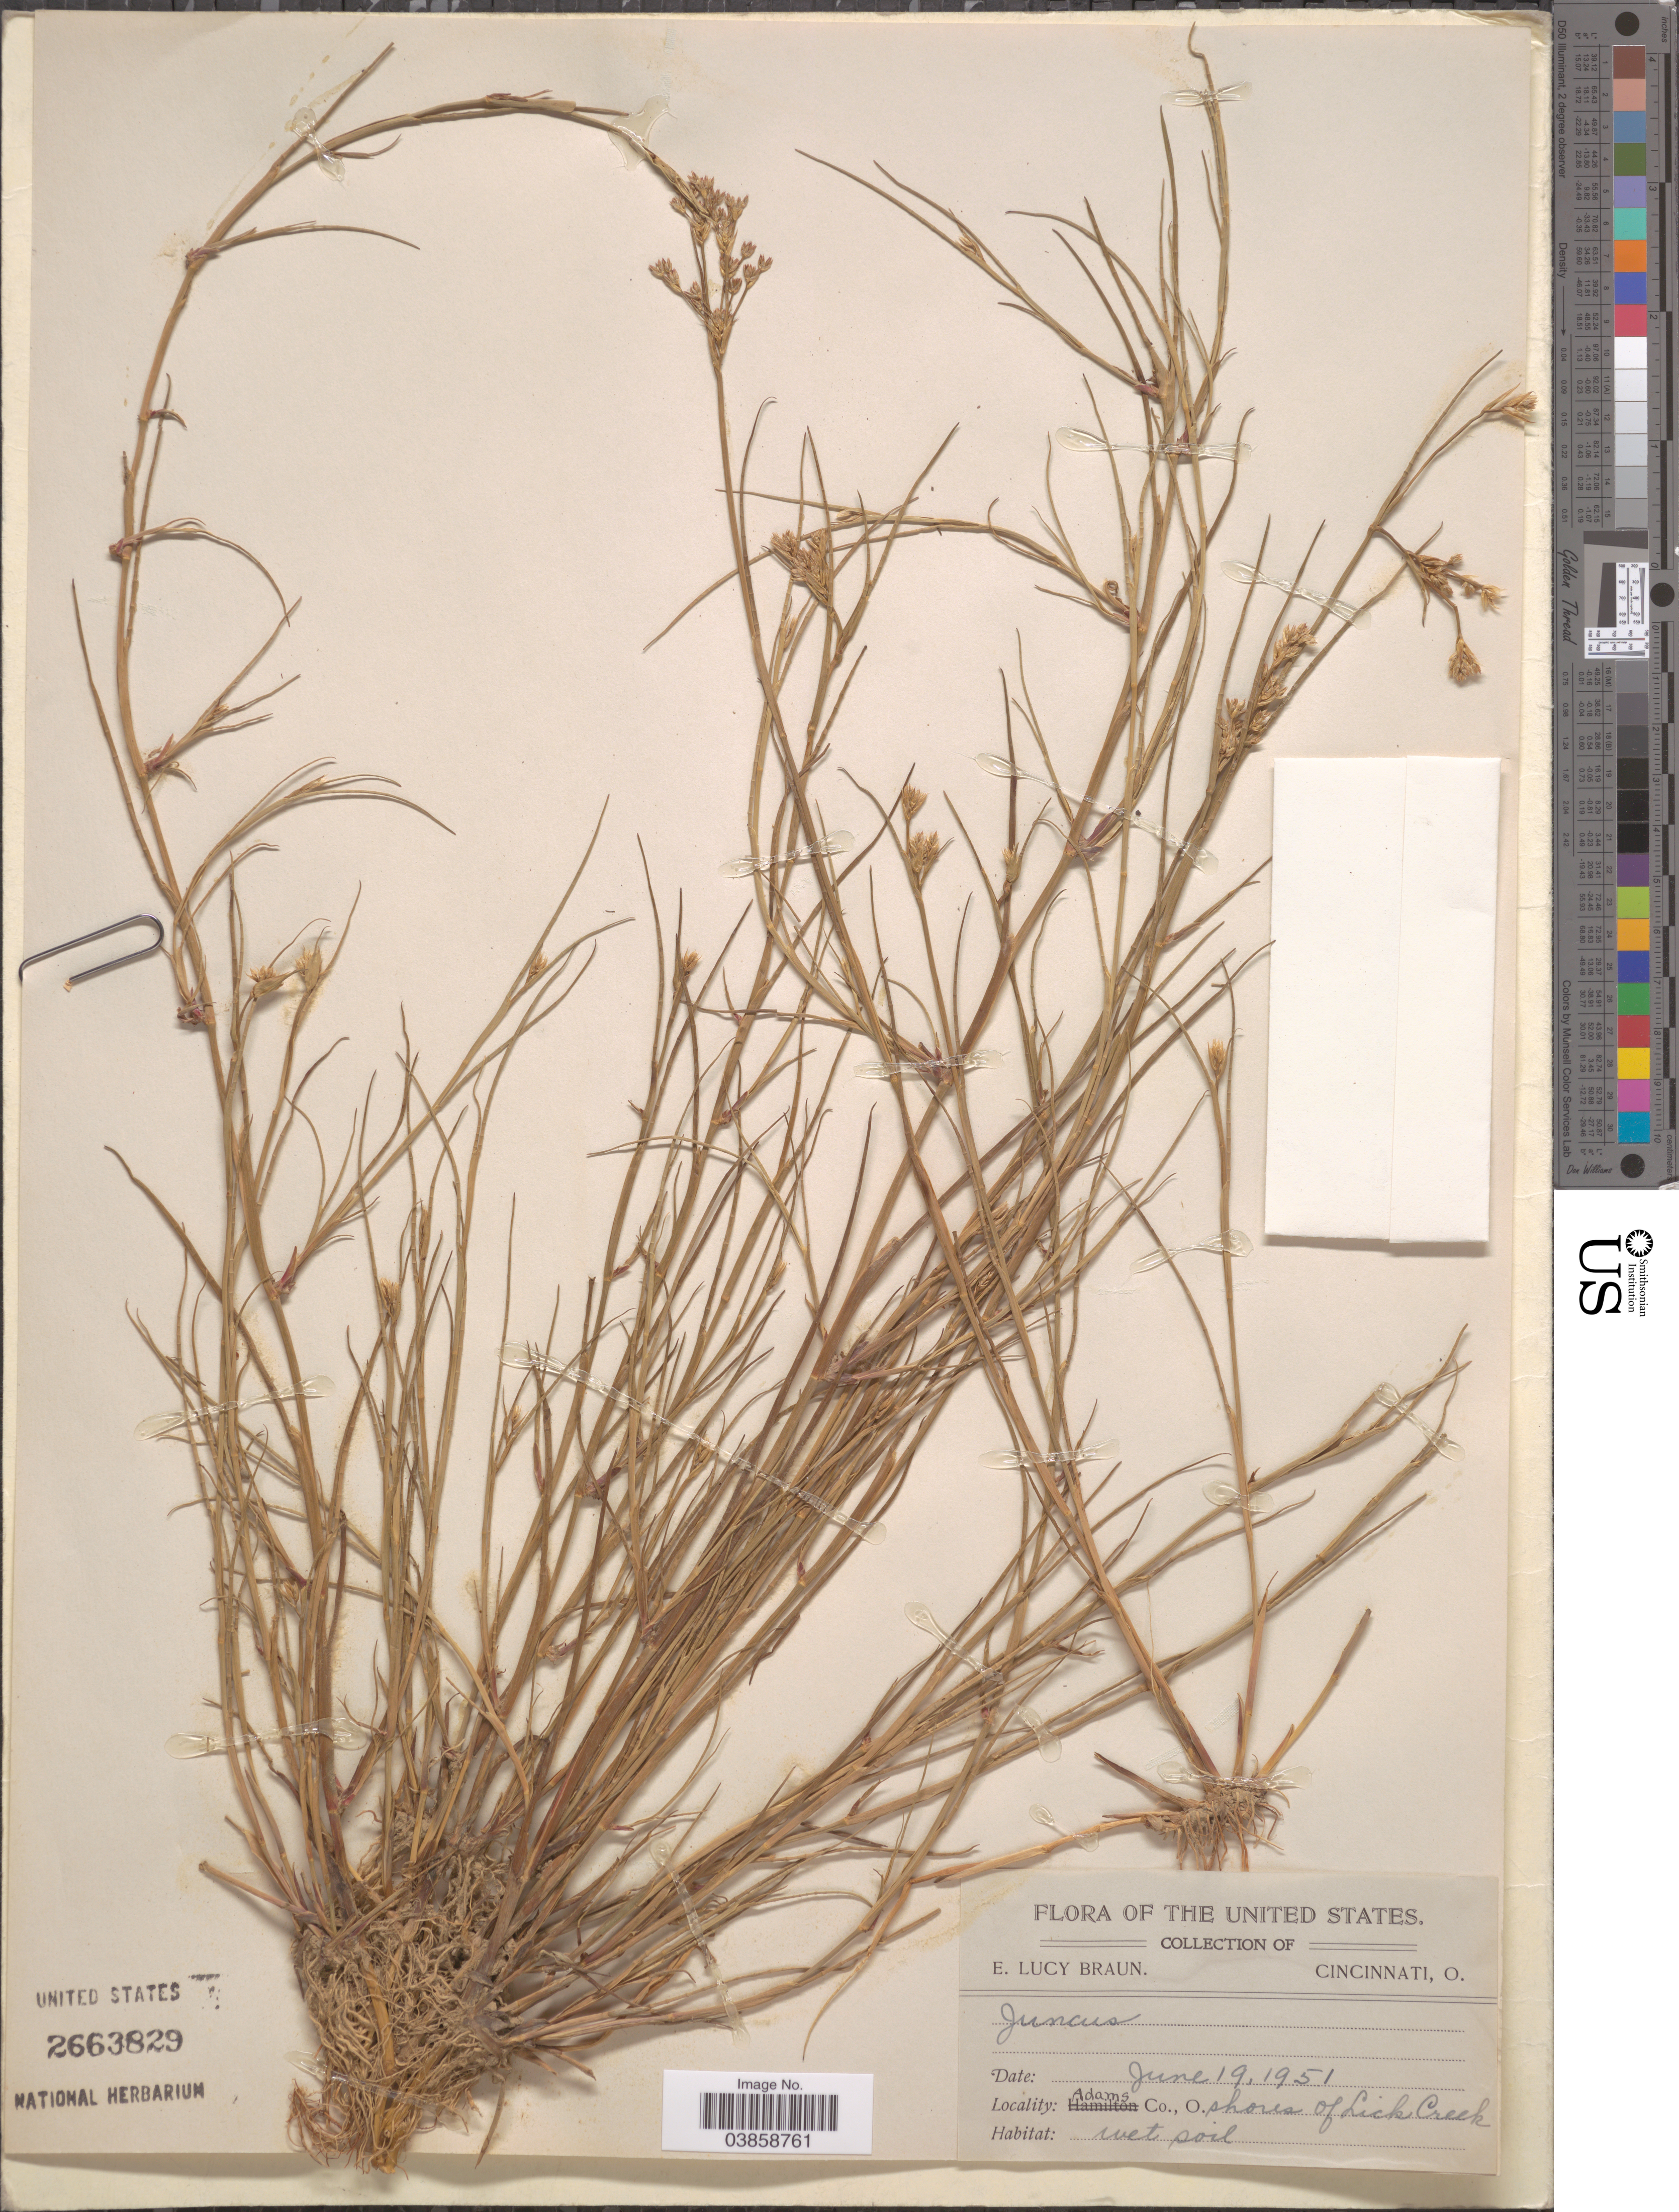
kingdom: Plantae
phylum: Tracheophyta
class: Liliopsida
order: Poales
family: Juncaceae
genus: Juncus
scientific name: Juncus sp.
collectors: E. L. Braun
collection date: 1951-06-19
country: United States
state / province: Ohio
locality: Adams Co. Shores of Lick Creek.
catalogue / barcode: US 2663829